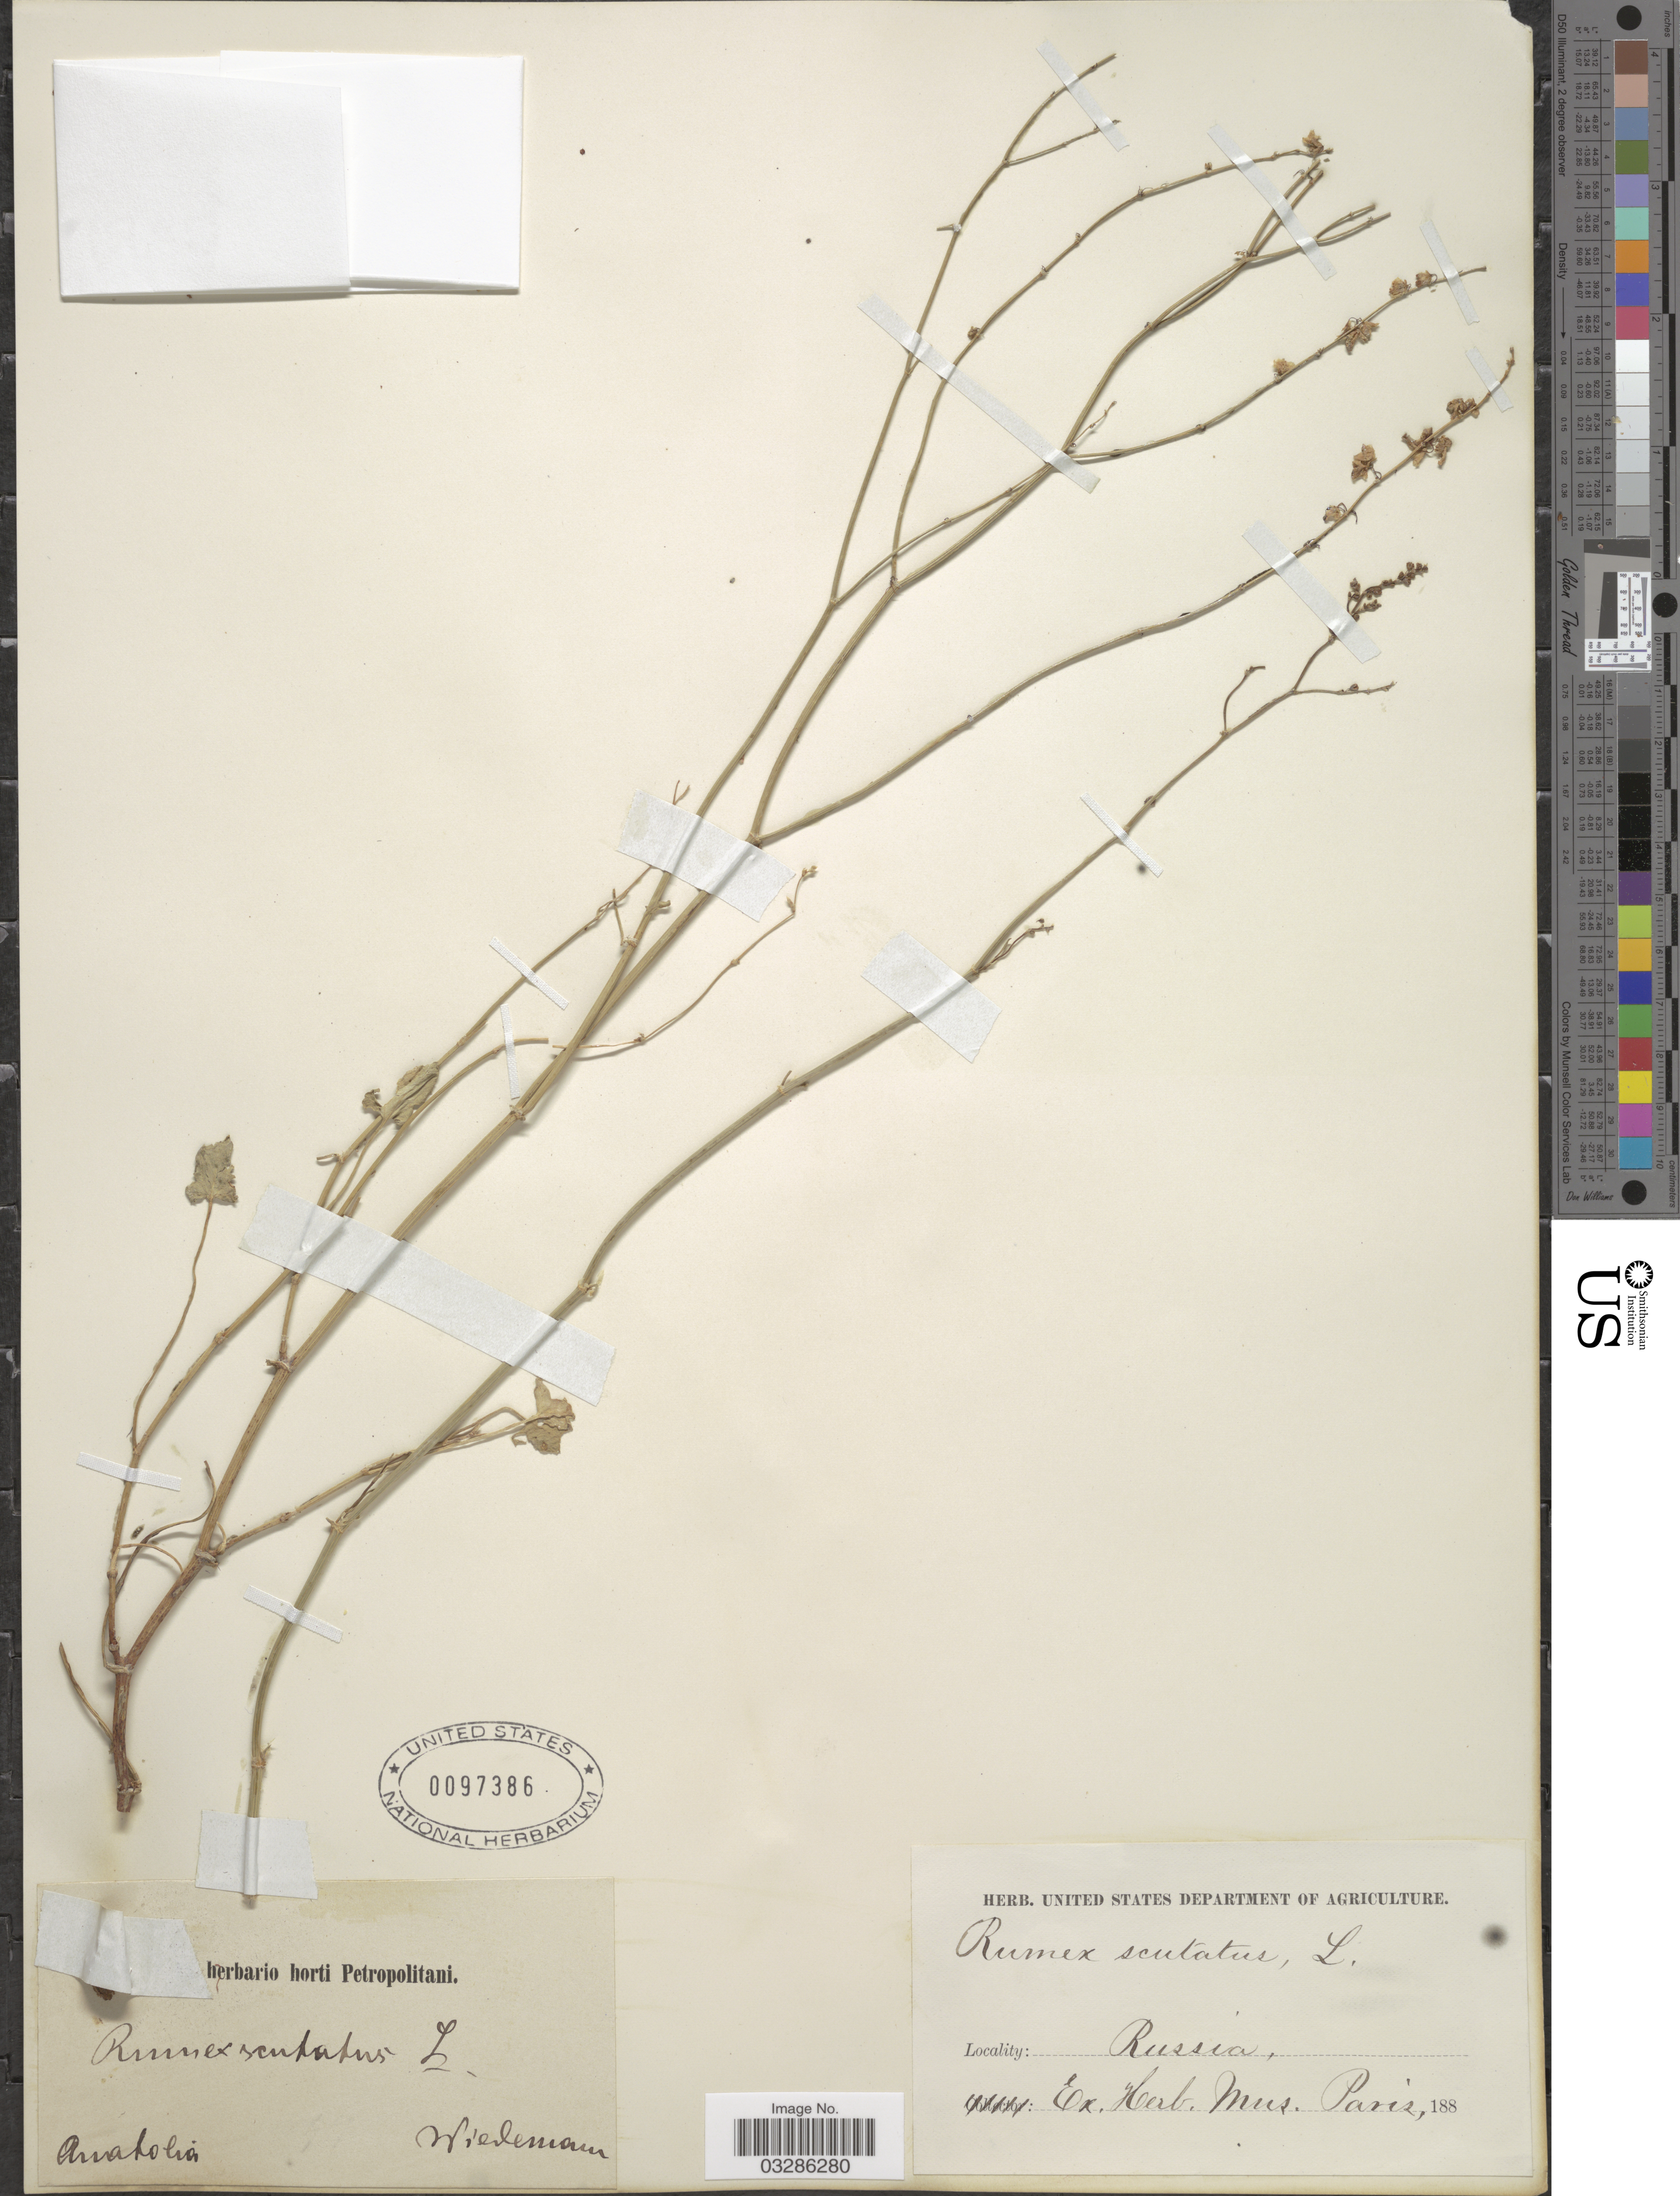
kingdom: Plantae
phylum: Tracheophyta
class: Magnoliopsida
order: Caryophyllales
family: Polygonaceae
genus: Rumex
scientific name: Rumex scutatus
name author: L.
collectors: -. Wiedermann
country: Turkey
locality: Anatolia. Russia.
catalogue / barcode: US 97386